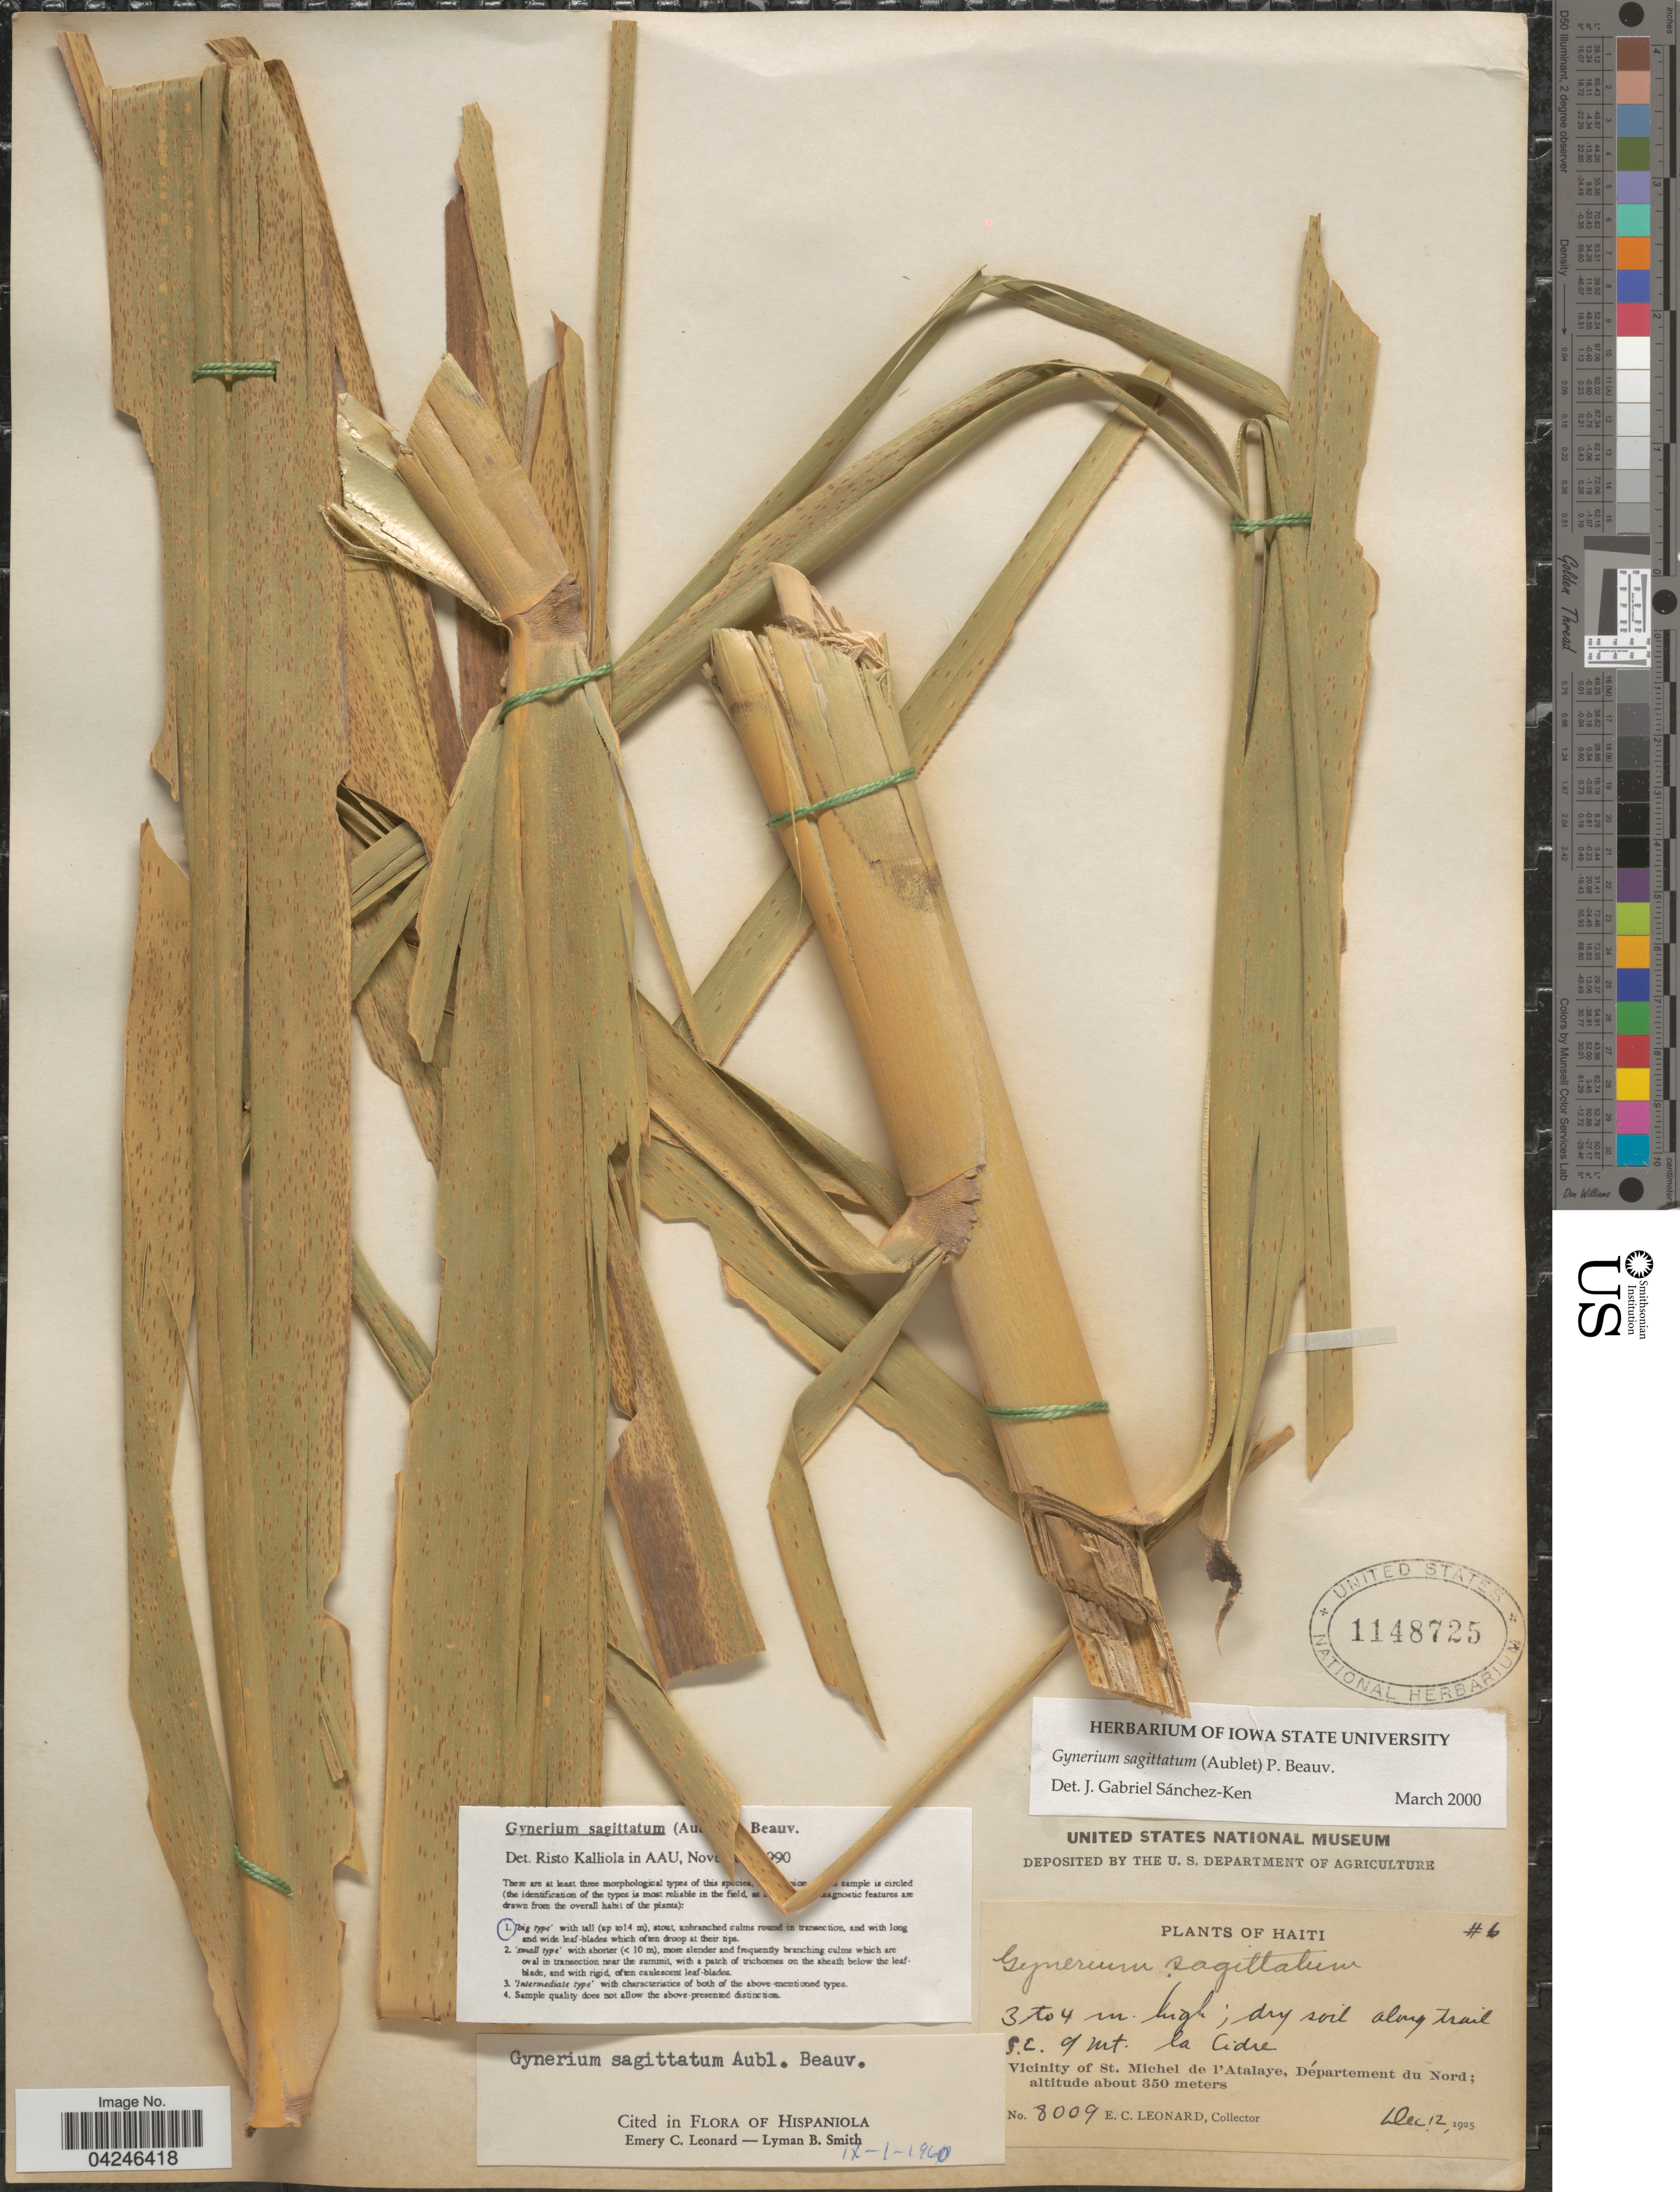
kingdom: Plantae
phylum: Tracheophyta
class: Liliopsida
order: Poales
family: Poaceae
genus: Gynerium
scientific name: Gynerium sagittatum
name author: (Aubl.) P. Beauv.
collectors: E. C. Leonard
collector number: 8009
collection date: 1925-12-12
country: Haiti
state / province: Nord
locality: Dry soil along trail S. E. of Mt. la Cidre. Vicinity of St. Michel de l' Atalaye, Département du Nord.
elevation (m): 350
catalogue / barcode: US 1148725